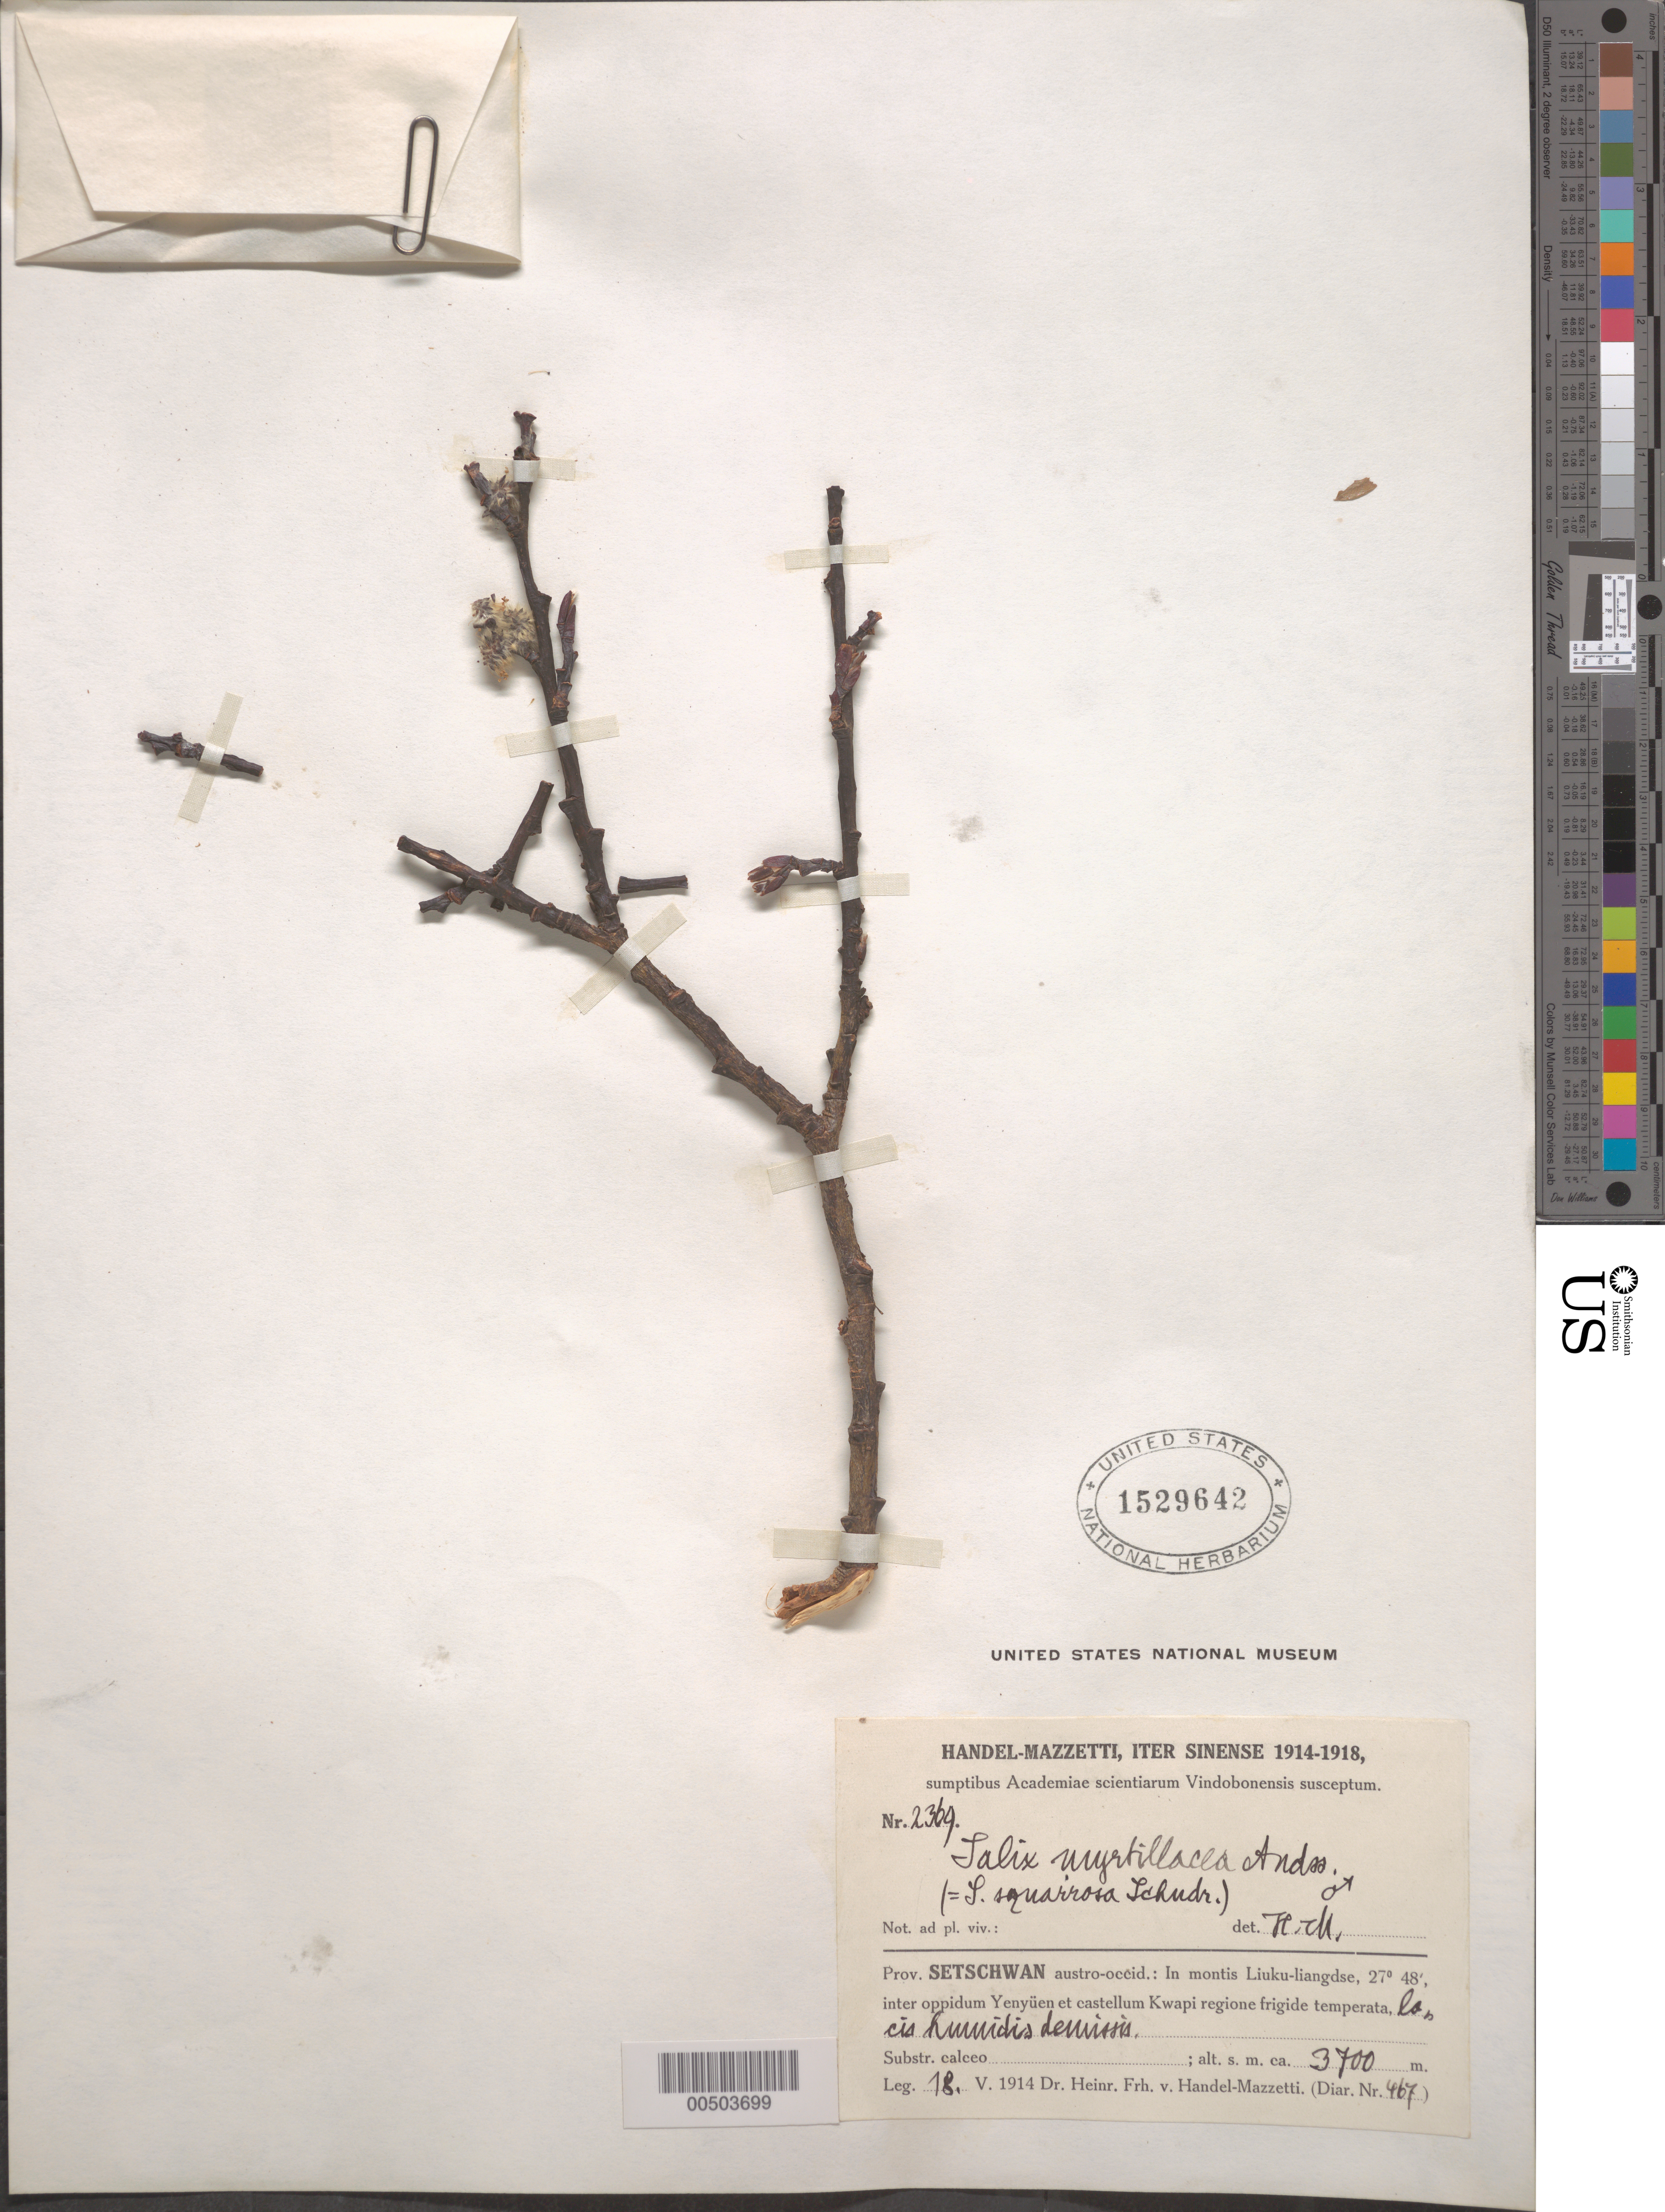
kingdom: Plantae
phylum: Tracheophyta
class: Magnoliopsida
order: Malpighiales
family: Salicaceae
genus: Salix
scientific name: Salix myrtillacea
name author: Andersson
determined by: Handel-Mazzetti, Heinrich R. E.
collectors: H. Handel-Mazzetti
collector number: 2369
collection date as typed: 18 May 1914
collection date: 1914-05-18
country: China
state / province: Sichuan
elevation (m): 3700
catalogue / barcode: US 1529642